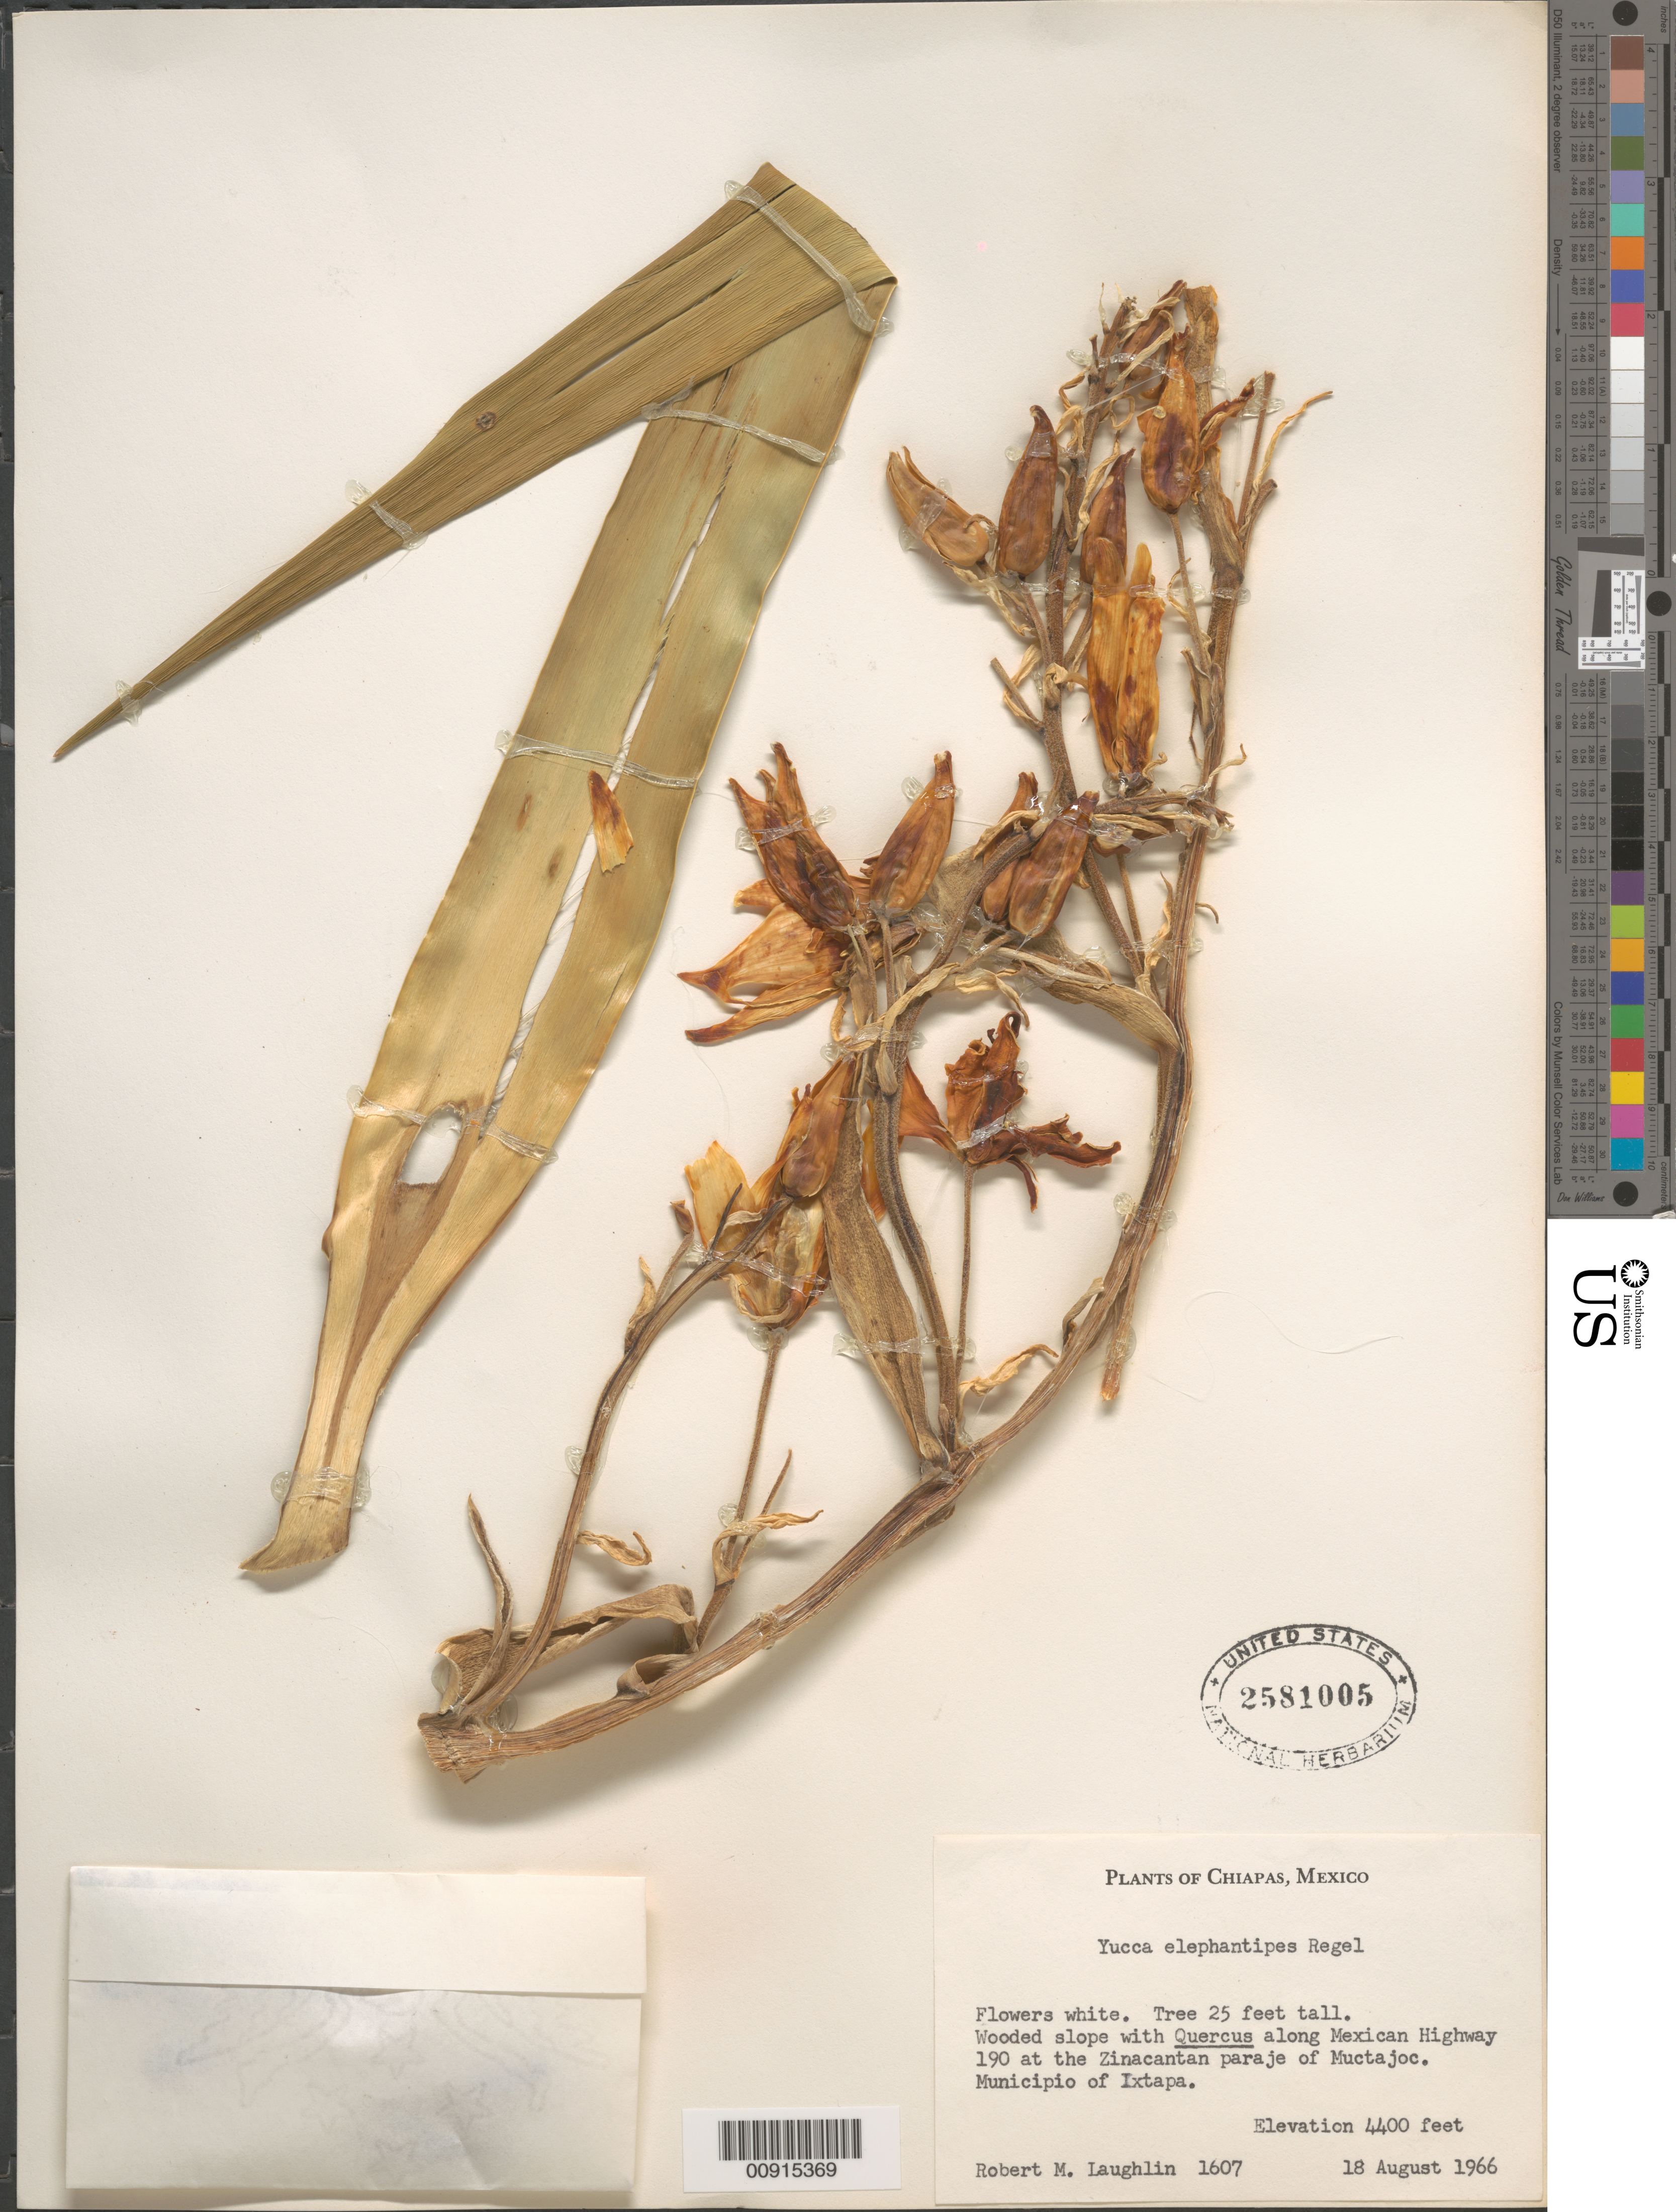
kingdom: Plantae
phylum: Tracheophyta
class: Liliopsida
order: Asparagales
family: Asparagaceae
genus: Yucca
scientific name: Yucca elephantipes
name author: Regel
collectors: R. M. Laughlin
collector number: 1607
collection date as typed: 18 Aug 1966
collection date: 1966-08-18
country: Mexico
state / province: Chiapas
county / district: Ixtapa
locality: Along Mexican Highway 190 at the Zinacantan paraje of Muctajoc. Municipio of Ixtapa, Chiapas.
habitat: Wooded slope with Quercus.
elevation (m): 1341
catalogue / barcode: US 2581005